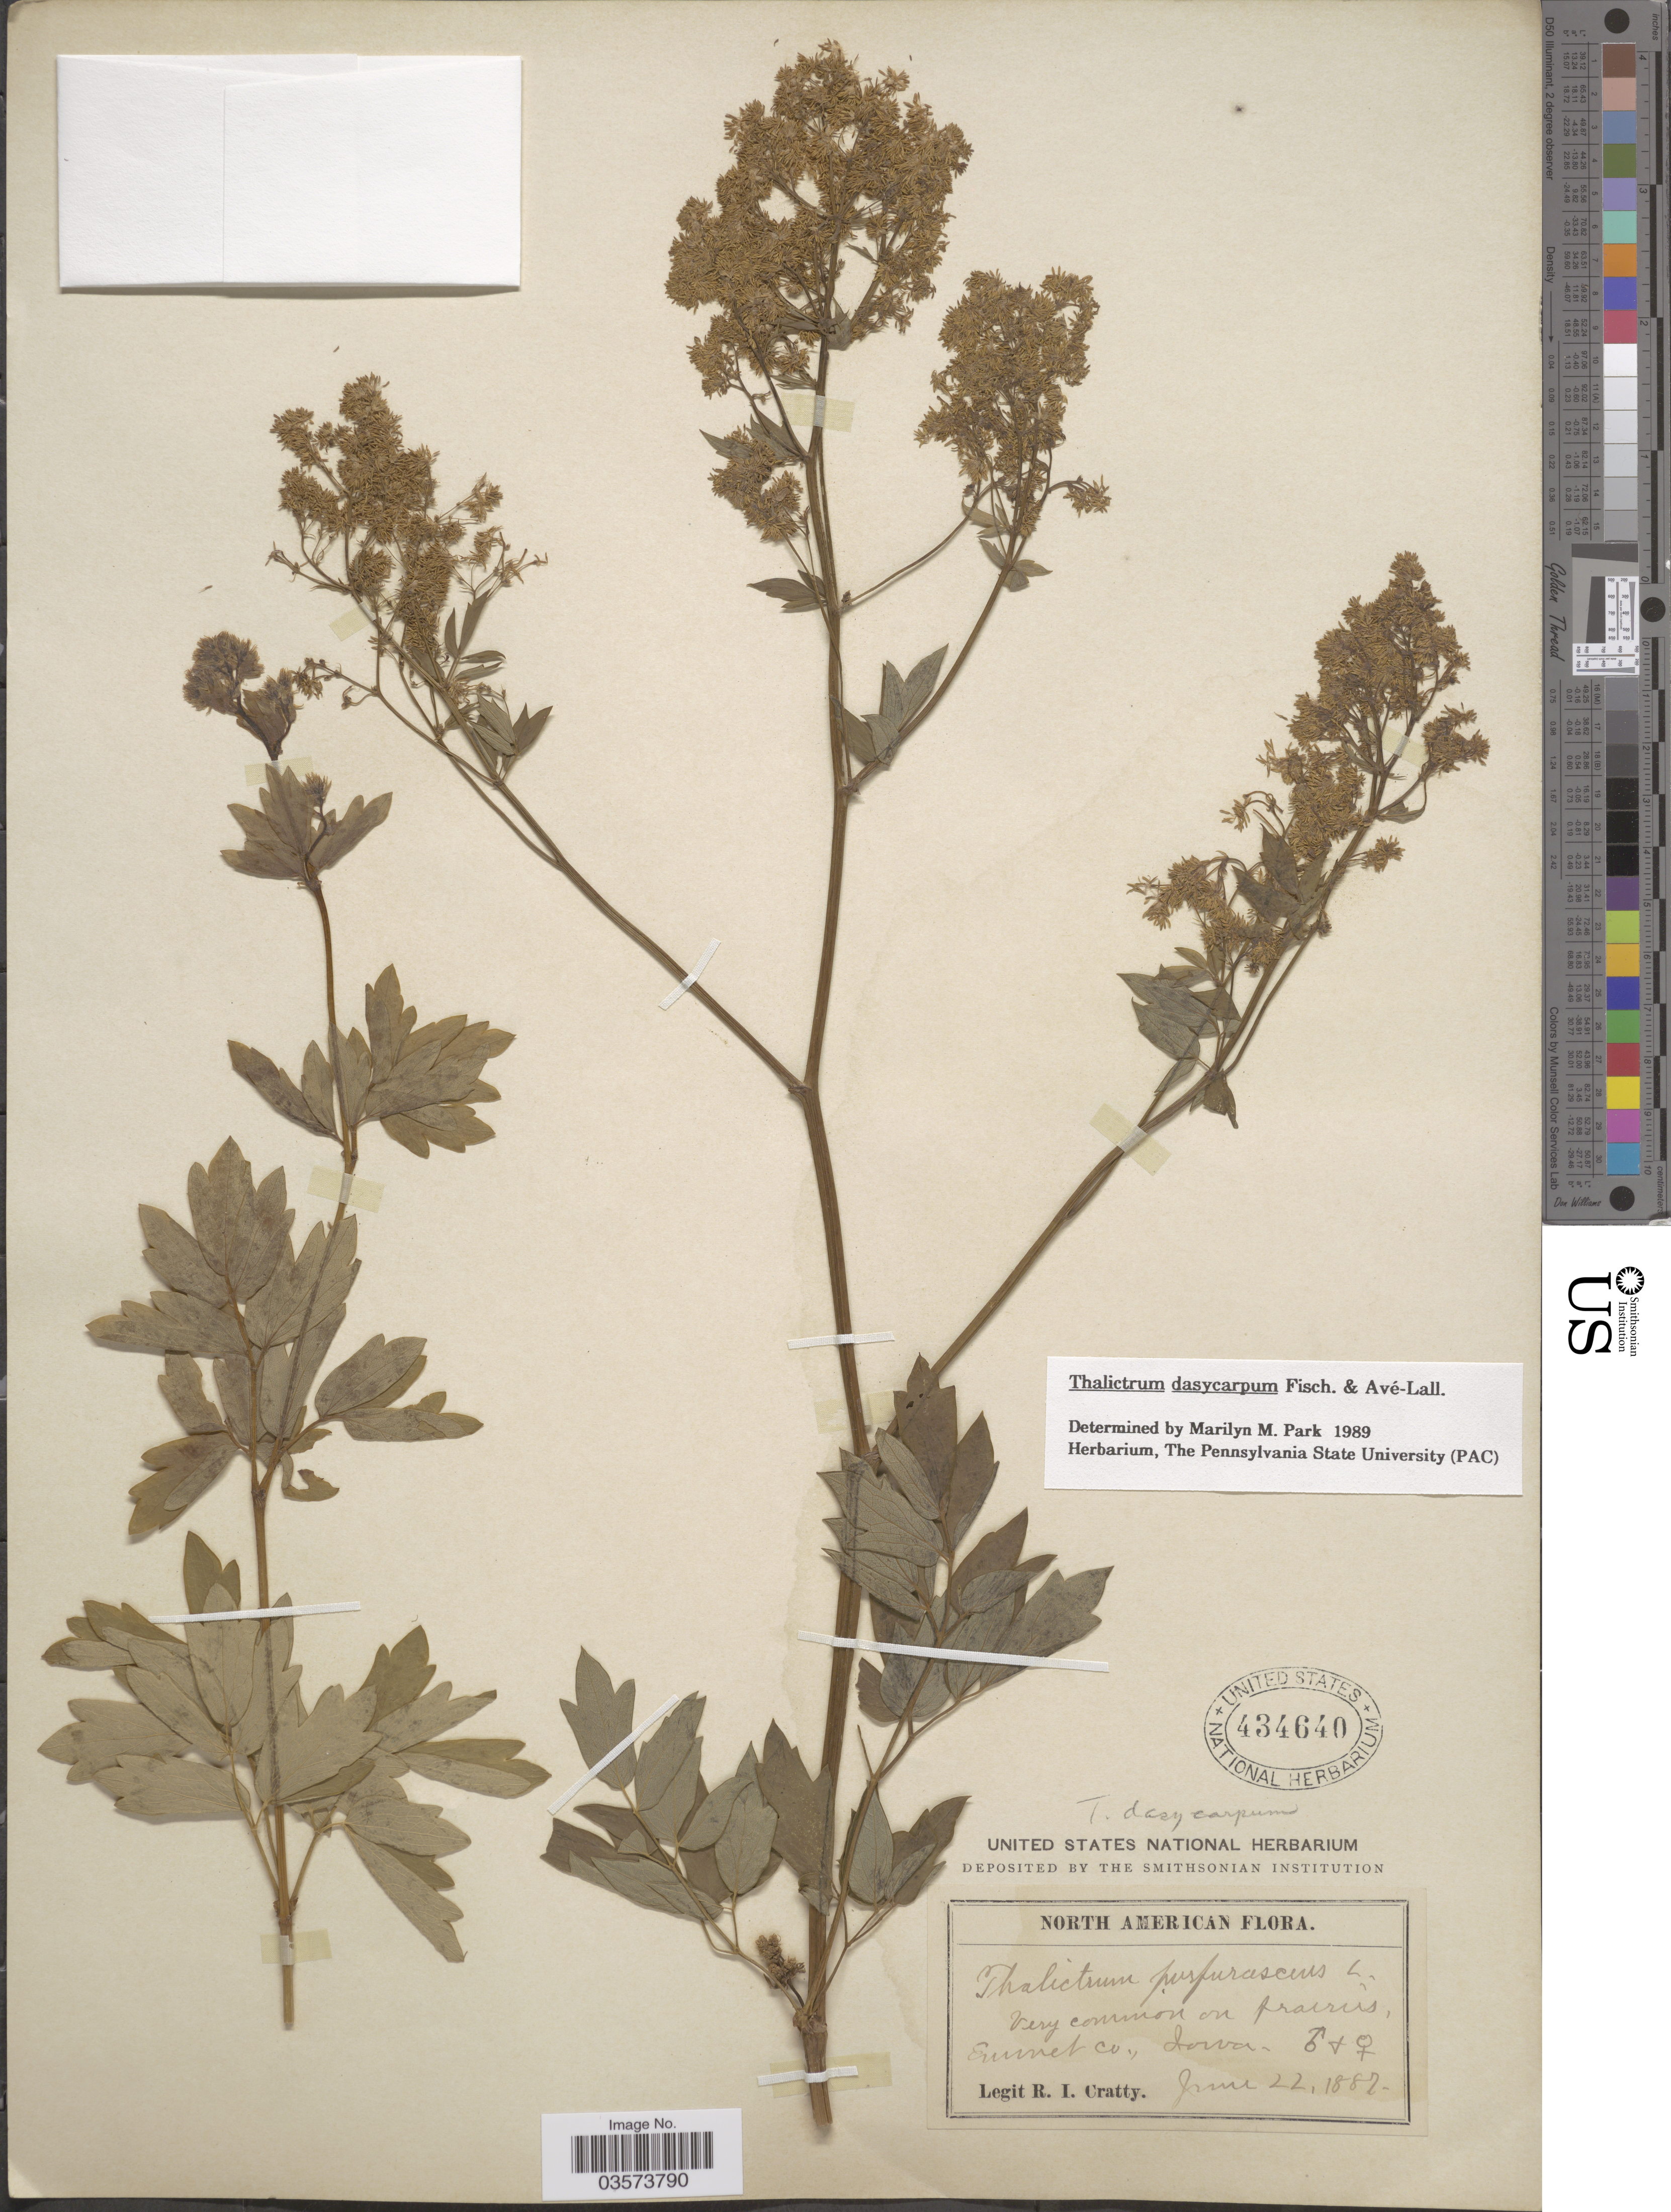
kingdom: Plantae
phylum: Tracheophyta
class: Magnoliopsida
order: Ranunculales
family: Ranunculaceae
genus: Thalictrum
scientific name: Thalictrum dasycarpum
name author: Fisch. & Avé-Lall.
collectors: R. Cratty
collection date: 1882-06-22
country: United States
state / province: Iowa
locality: Emmet Co.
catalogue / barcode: US 434640